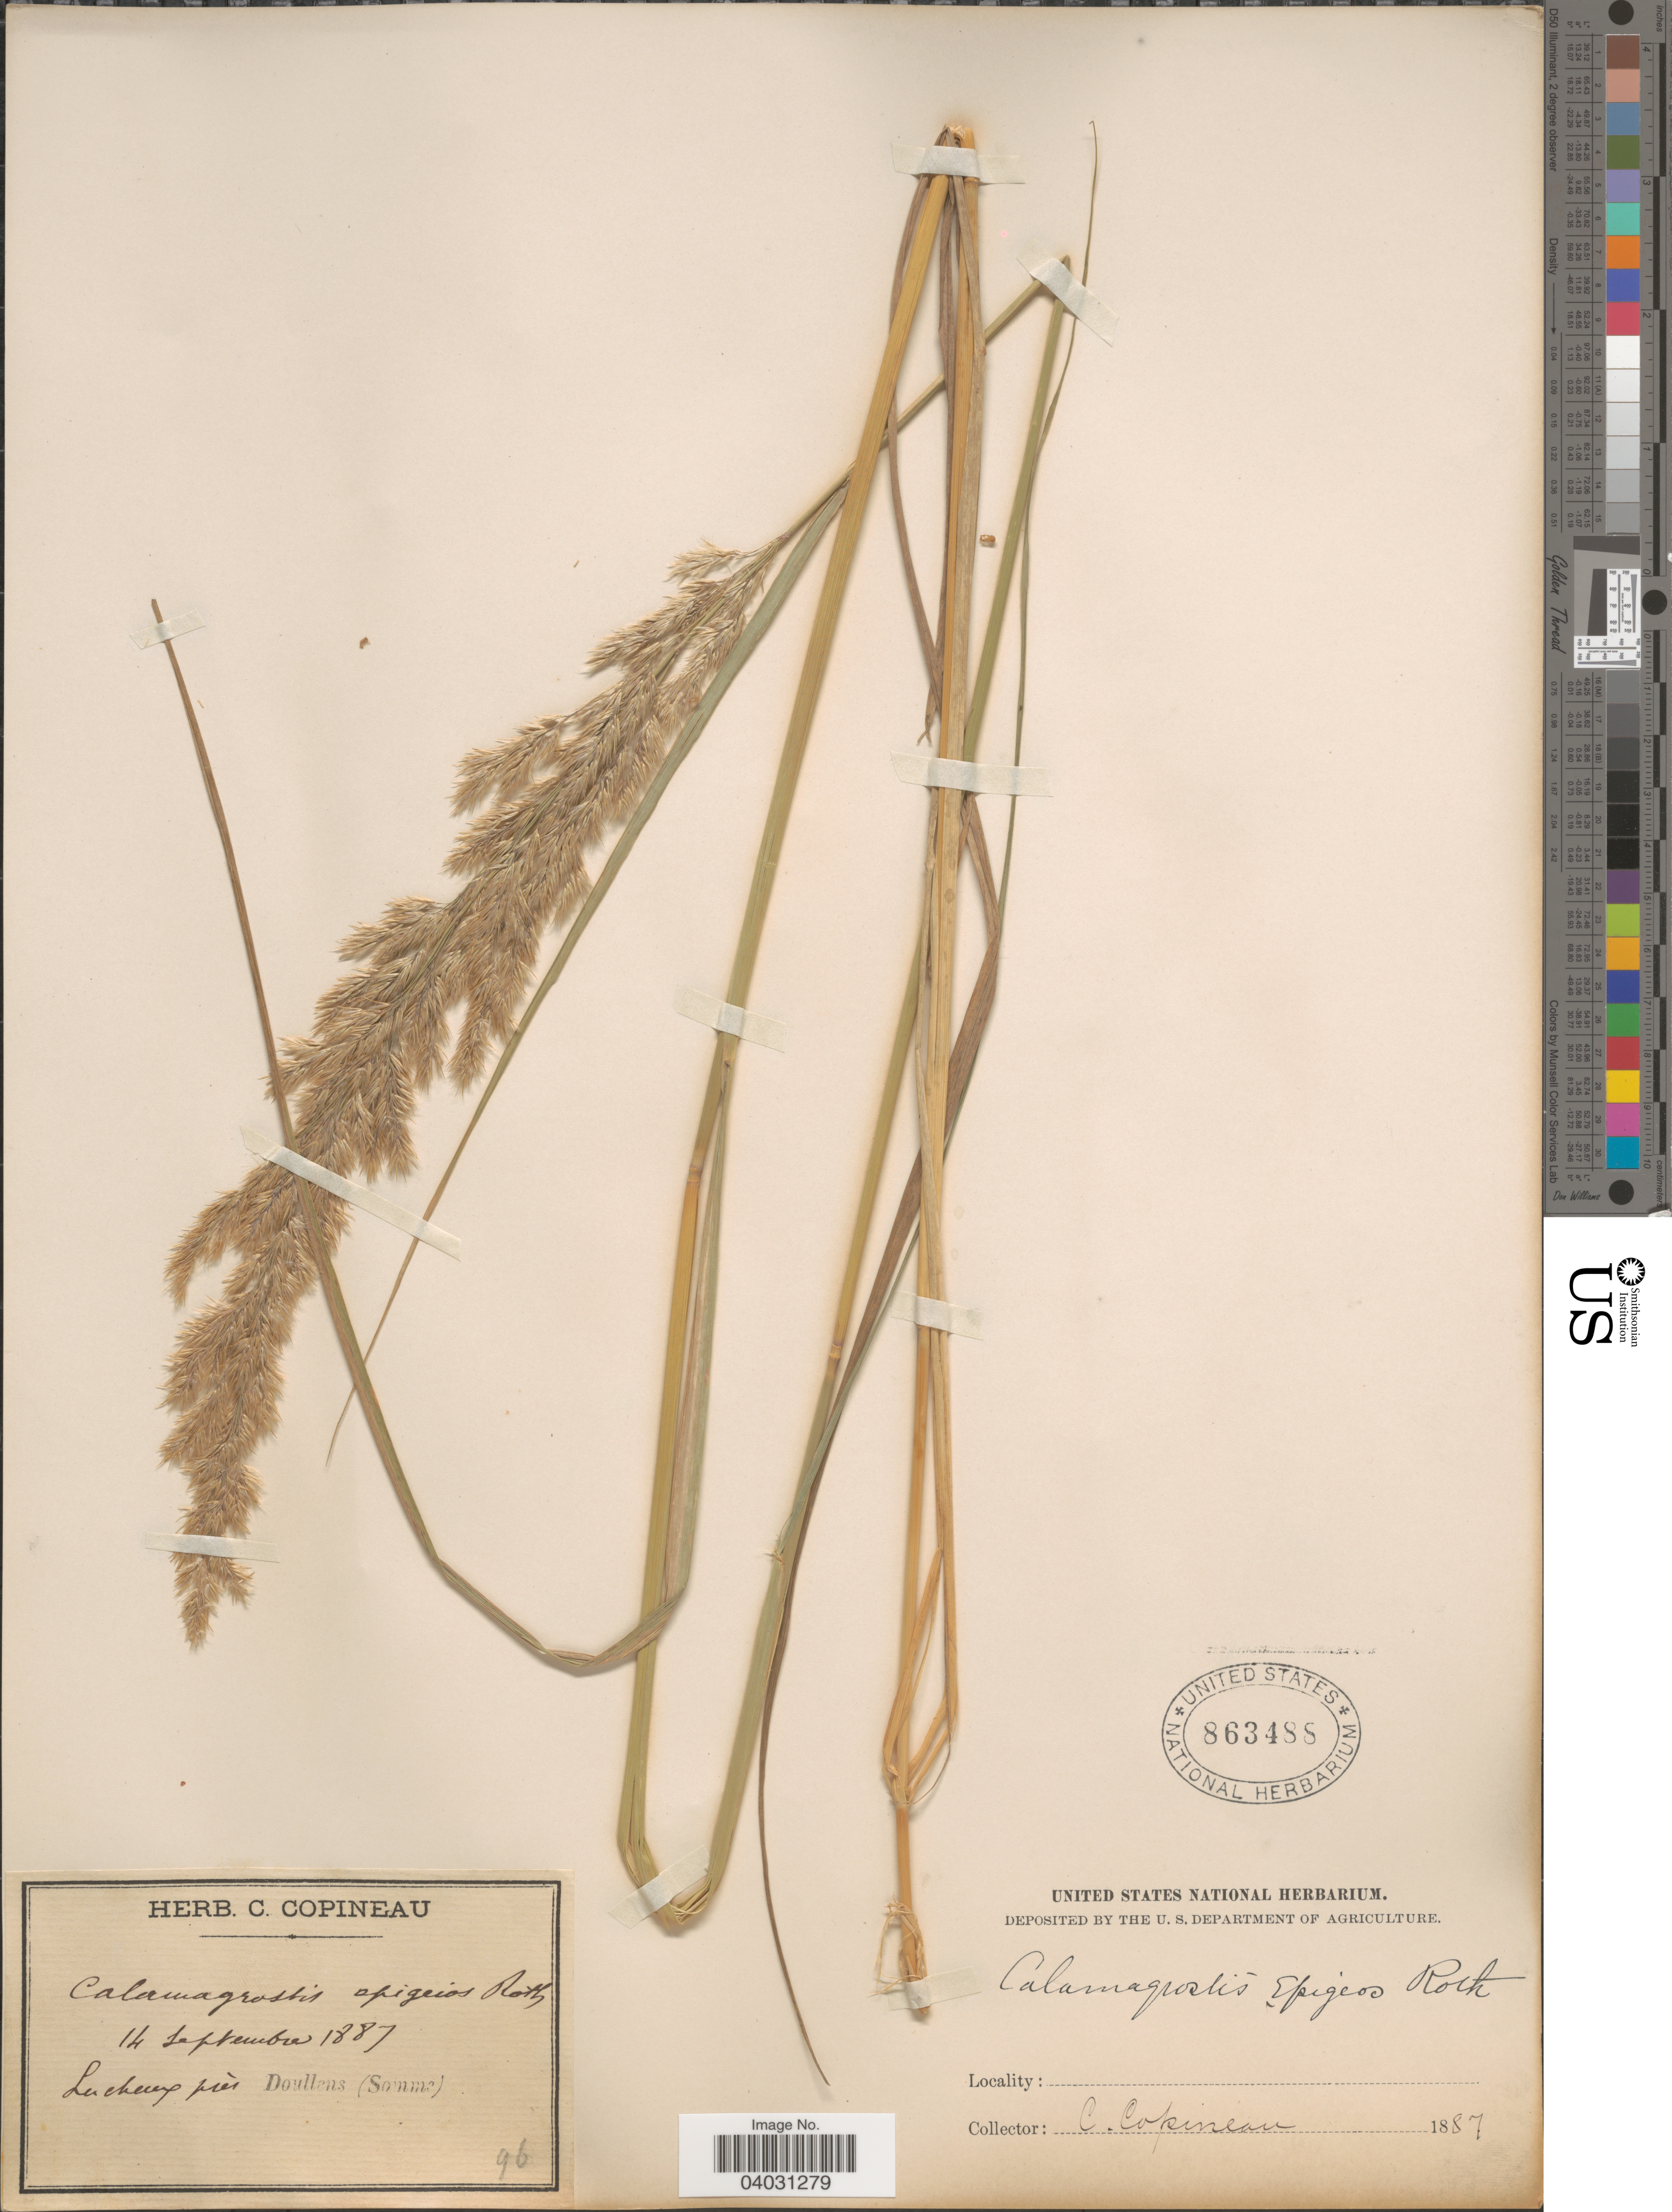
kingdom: Plantae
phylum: Tracheophyta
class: Liliopsida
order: Poales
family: Poaceae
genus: Calamagrostis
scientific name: Calamagrostis epigeios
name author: (L.) Roth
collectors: C. Copineau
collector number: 96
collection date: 1887-09-14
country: France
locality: Luchung près Doullens (Somme).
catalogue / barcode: US 863488